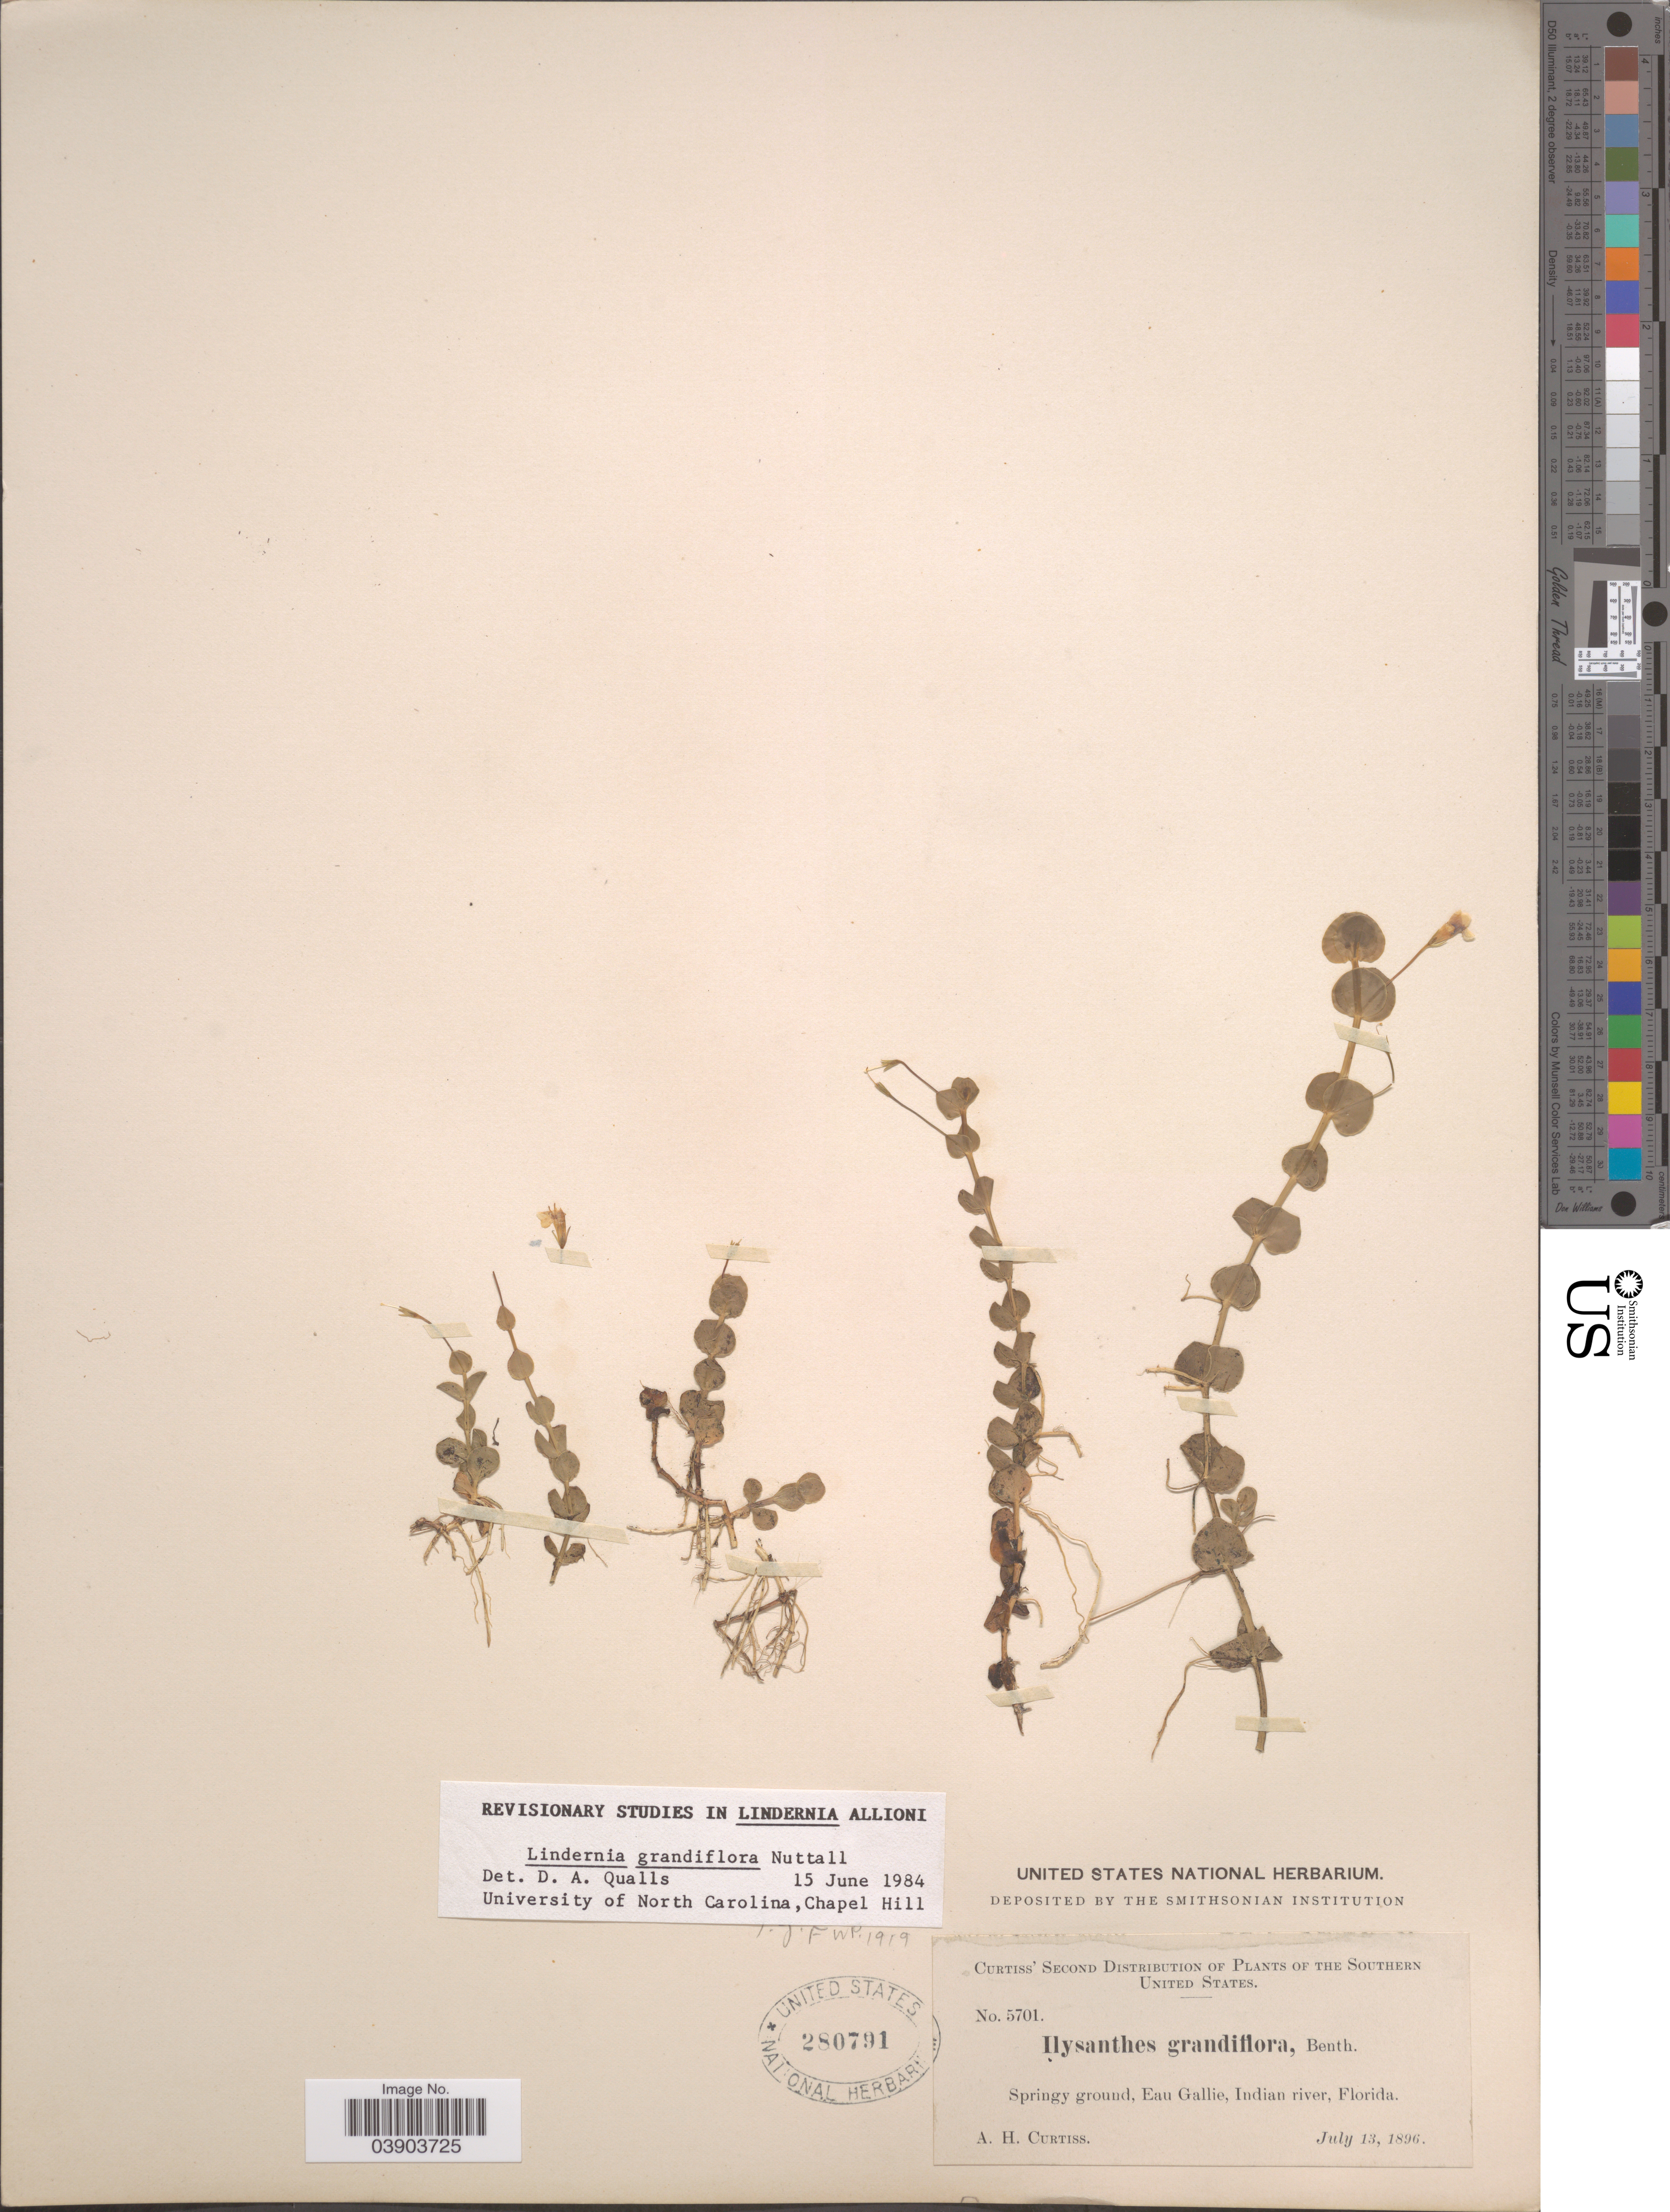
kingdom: Plantae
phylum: Tracheophyta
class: Magnoliopsida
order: Lamiales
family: Linderniaceae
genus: Lindernia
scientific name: Lindernia grandiflora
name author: Nutt.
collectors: A. H. Curtiss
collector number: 5701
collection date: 1896-07-13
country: United States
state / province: Florida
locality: The Southern United States. Eau Gallie, Indian river.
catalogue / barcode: US 280791